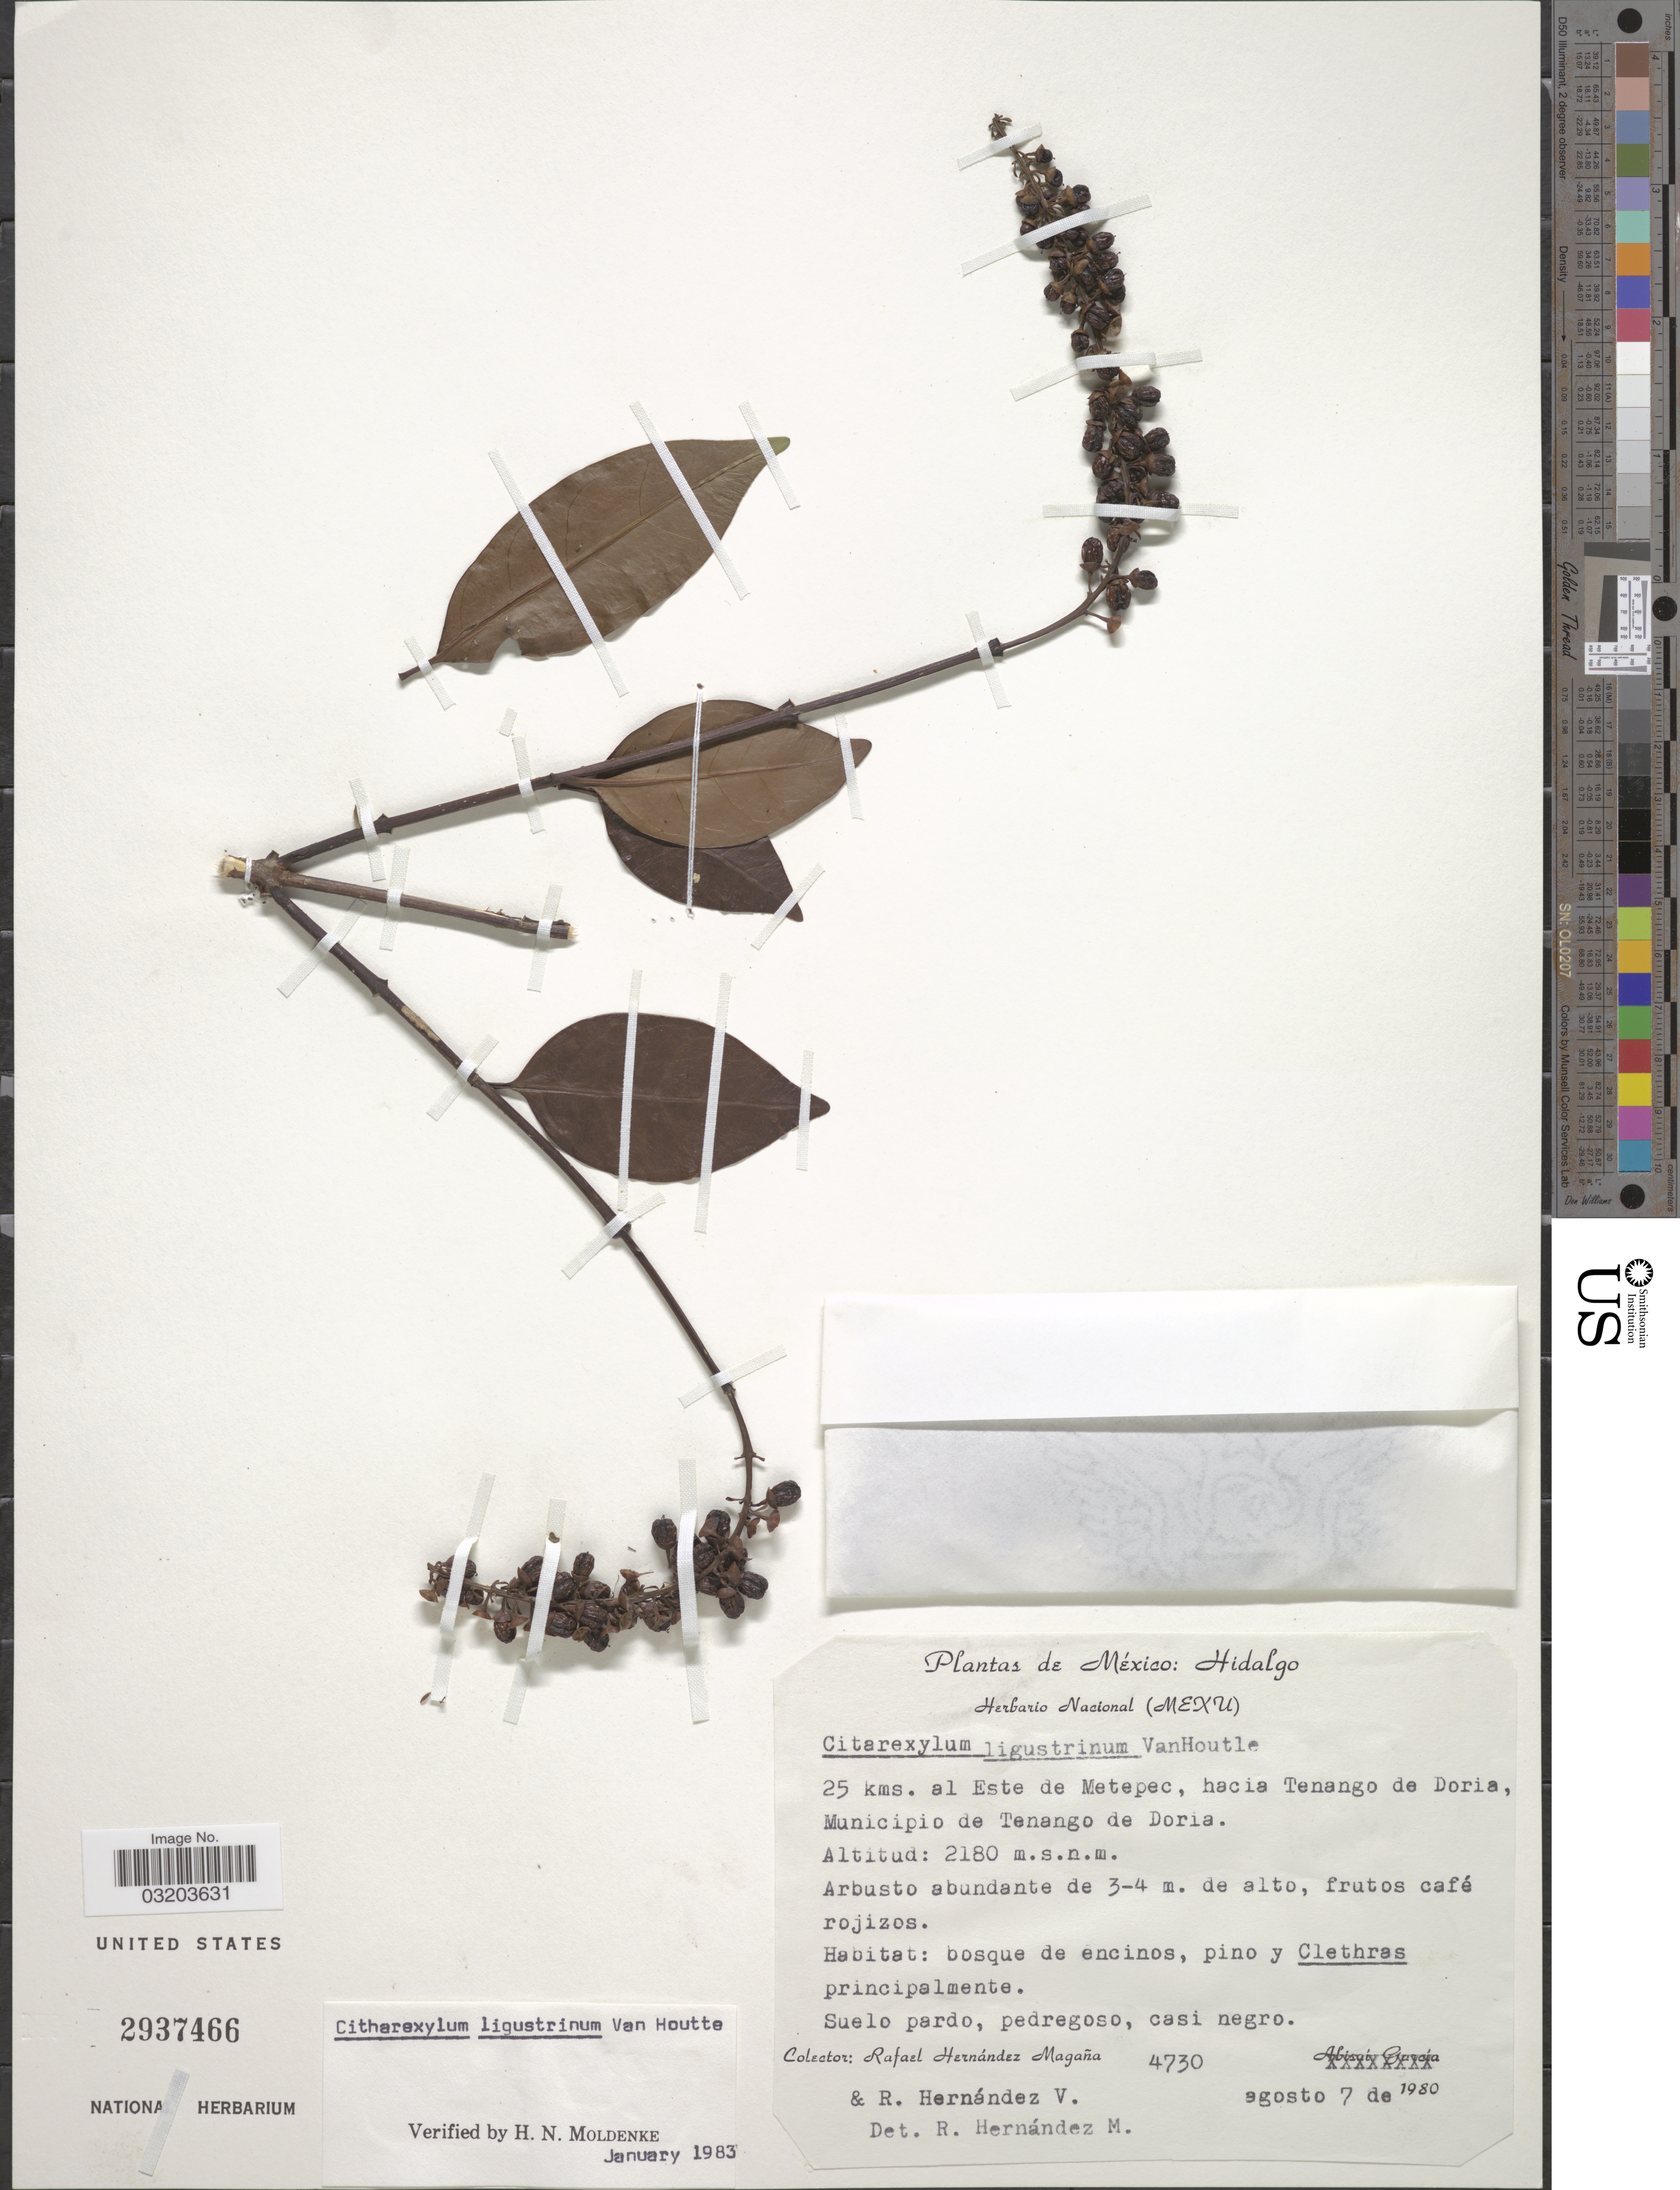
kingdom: Plantae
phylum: Tracheophyta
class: Magnoliopsida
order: Lamiales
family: Verbenaceae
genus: Citharexylum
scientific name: Citharexylum ligustrinum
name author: Van Houtte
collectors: R. Hernández-M. & R. Hernandez V.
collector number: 4730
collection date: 1980-08-07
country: Mexico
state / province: Hidalgo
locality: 25 kms. al Este de Metepec, hacia Tenango de Doria, Municipio de Tenango de Doria.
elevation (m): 2180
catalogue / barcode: US 2937466